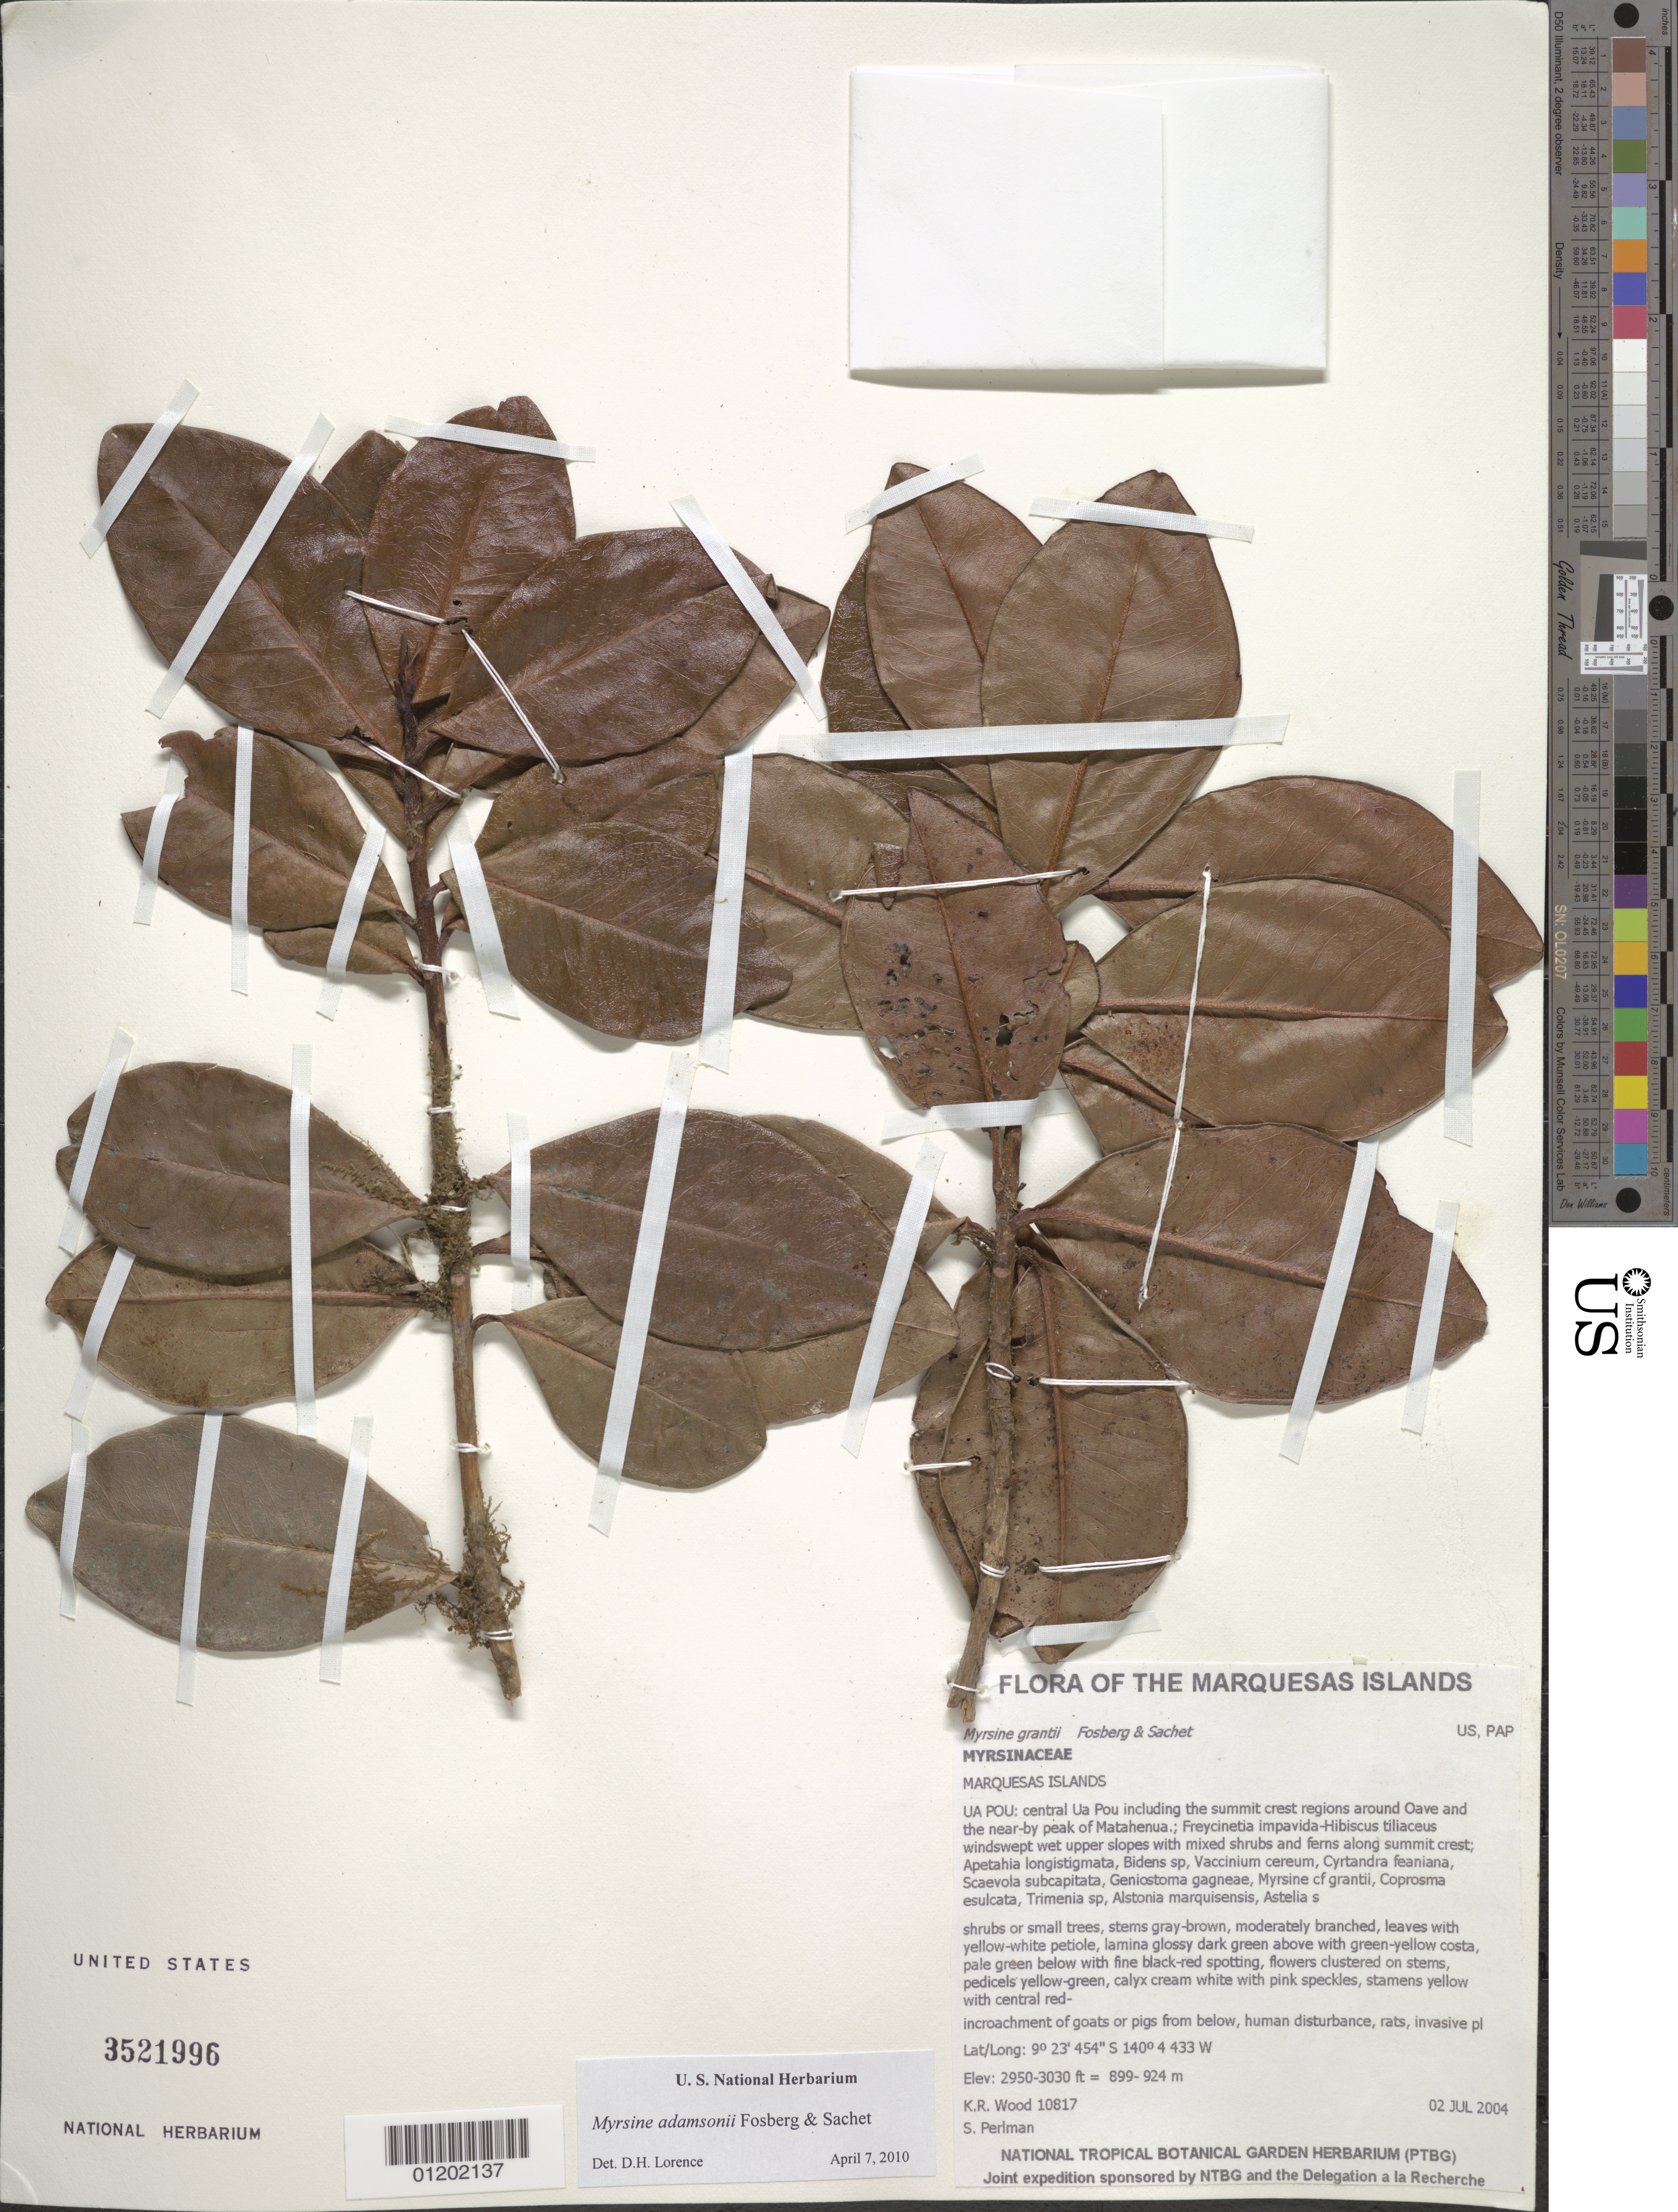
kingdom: Plantae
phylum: Tracheophyta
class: Magnoliopsida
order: Ericales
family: Primulaceae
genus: Myrsine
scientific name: Myrsine adamsonii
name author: Fosberg & Sachet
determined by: Lorence, David H., (PTBG), National Tropical Botanical Garden (UNITED STATES)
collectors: K. R. Wood & S. P. Perlman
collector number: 10817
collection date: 2004-07-02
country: French Polynesia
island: Ua Pou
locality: Central Ua Pou including the summit crest regions around Oave and the near-by peak of Matahenua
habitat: Freycinetia impavida - Hibiscus tiliaceus windswept wet upper slopes with mixed shrubs and ferns along summit crest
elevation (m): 899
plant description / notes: Incroachment of goats or pigs from below, human disturbance, rats, invasive plant taxa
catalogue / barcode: US 3521996